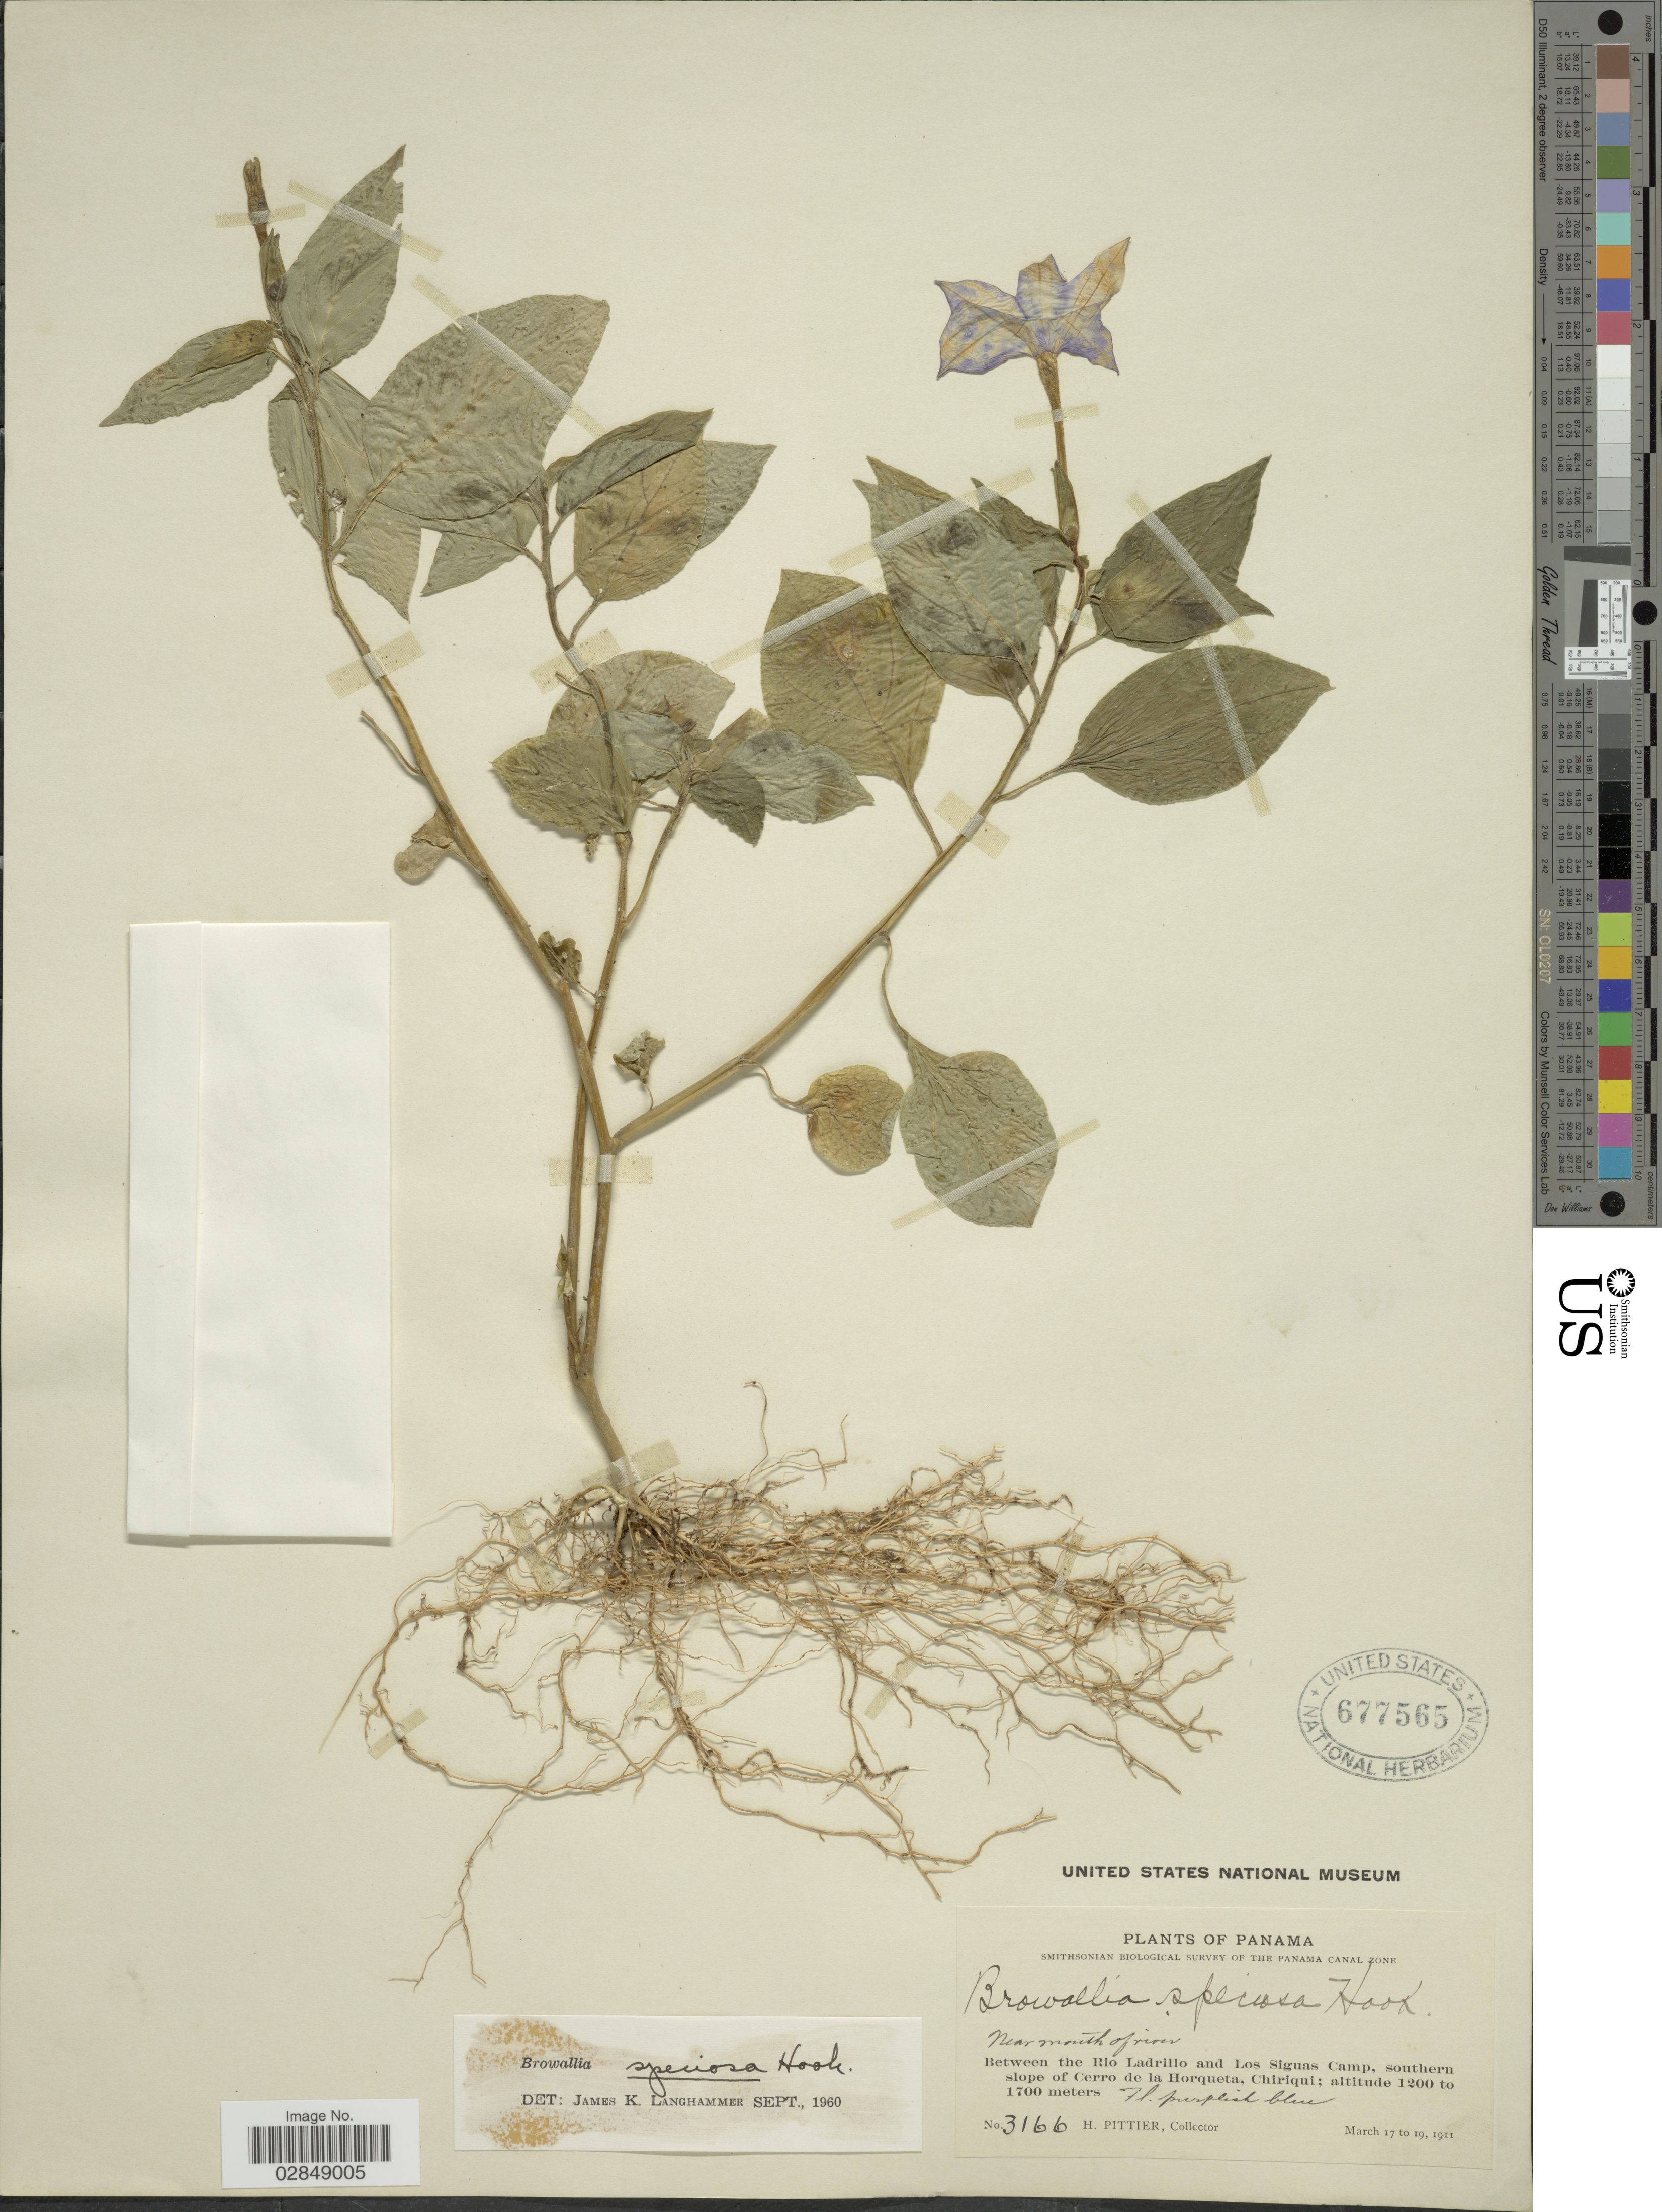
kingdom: Plantae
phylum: Tracheophyta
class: Magnoliopsida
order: Solanales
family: Solanaceae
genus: Browallia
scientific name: Browallia speciosa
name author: Hook.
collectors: H. F. Pittier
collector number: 3166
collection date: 1911-03-17/1911-03-19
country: Panama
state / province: Chiriqui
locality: Near mouth of river. Between the Rio Ladrillo and Los Siguas Camp, southern slope of Cerro de la Horqueta.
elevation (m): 1200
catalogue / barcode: US 677565